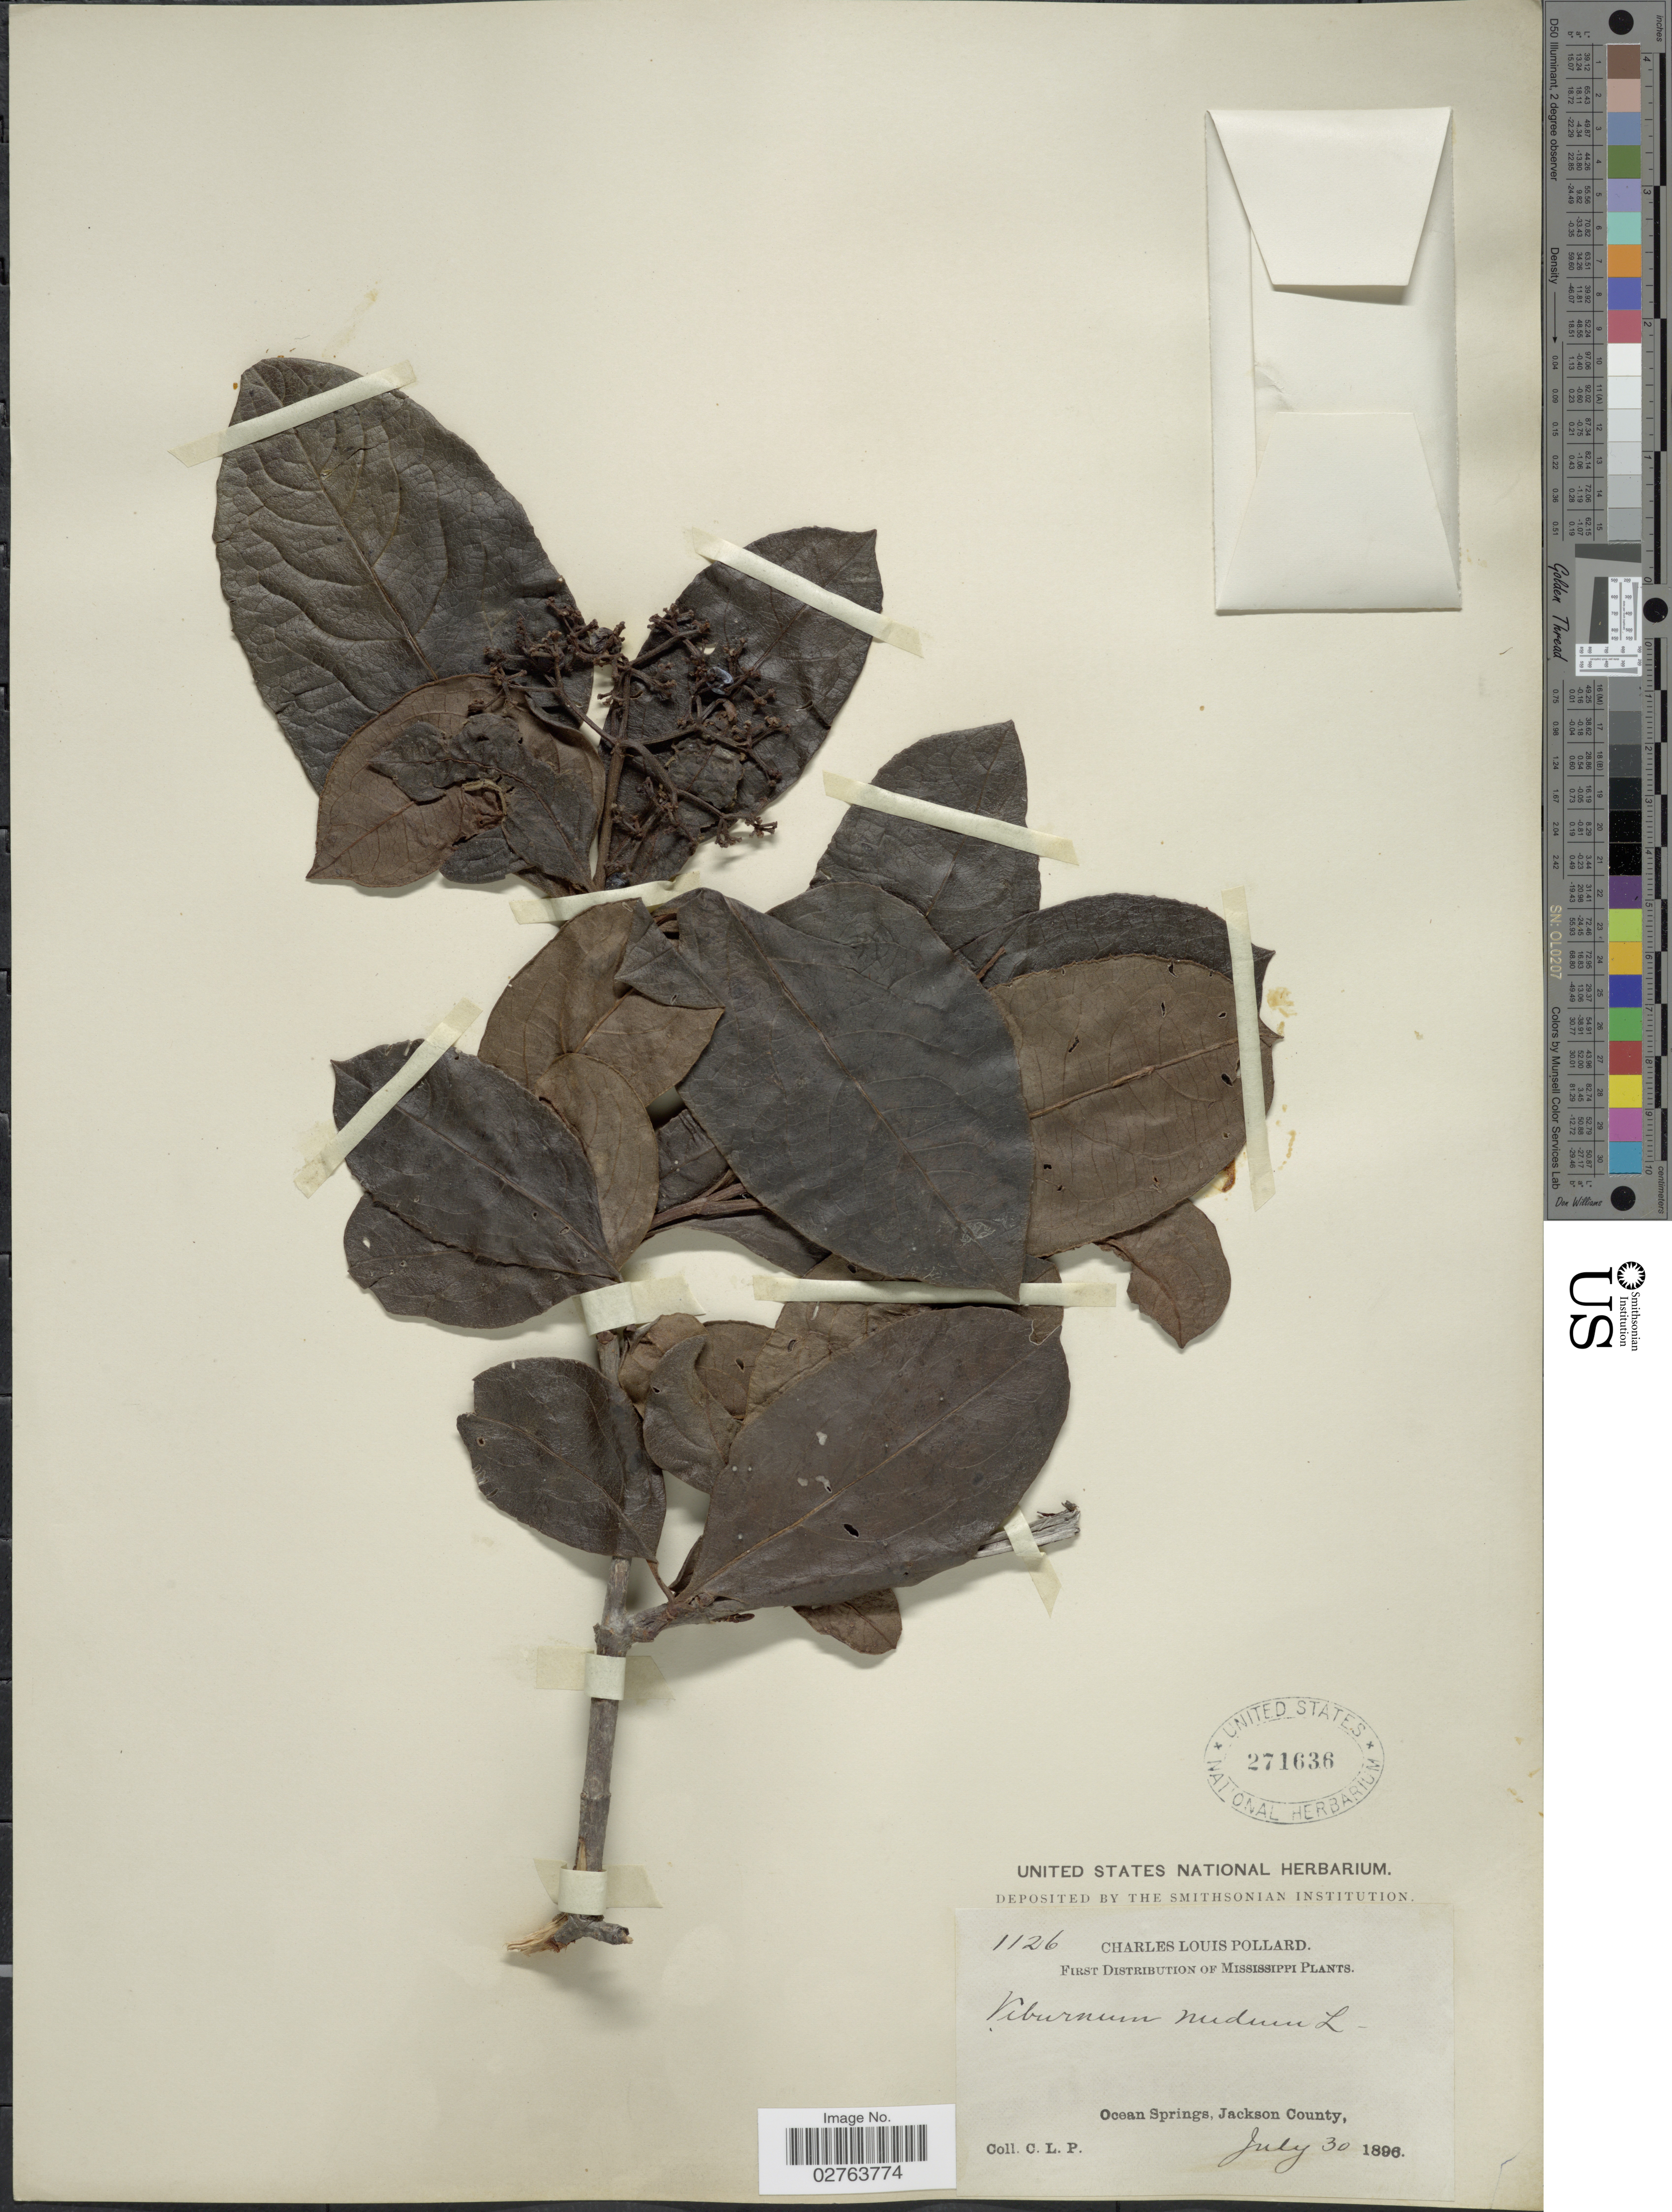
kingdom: Plantae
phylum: Tracheophyta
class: Magnoliopsida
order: Dipsacales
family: Viburnaceae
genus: Viburnum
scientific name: Viburnum nudum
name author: L.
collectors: C. L. Pollard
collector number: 1126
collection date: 1896-07-30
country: United States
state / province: Mississippi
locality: Ocean Springs, Jackson County.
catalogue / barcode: US 271636